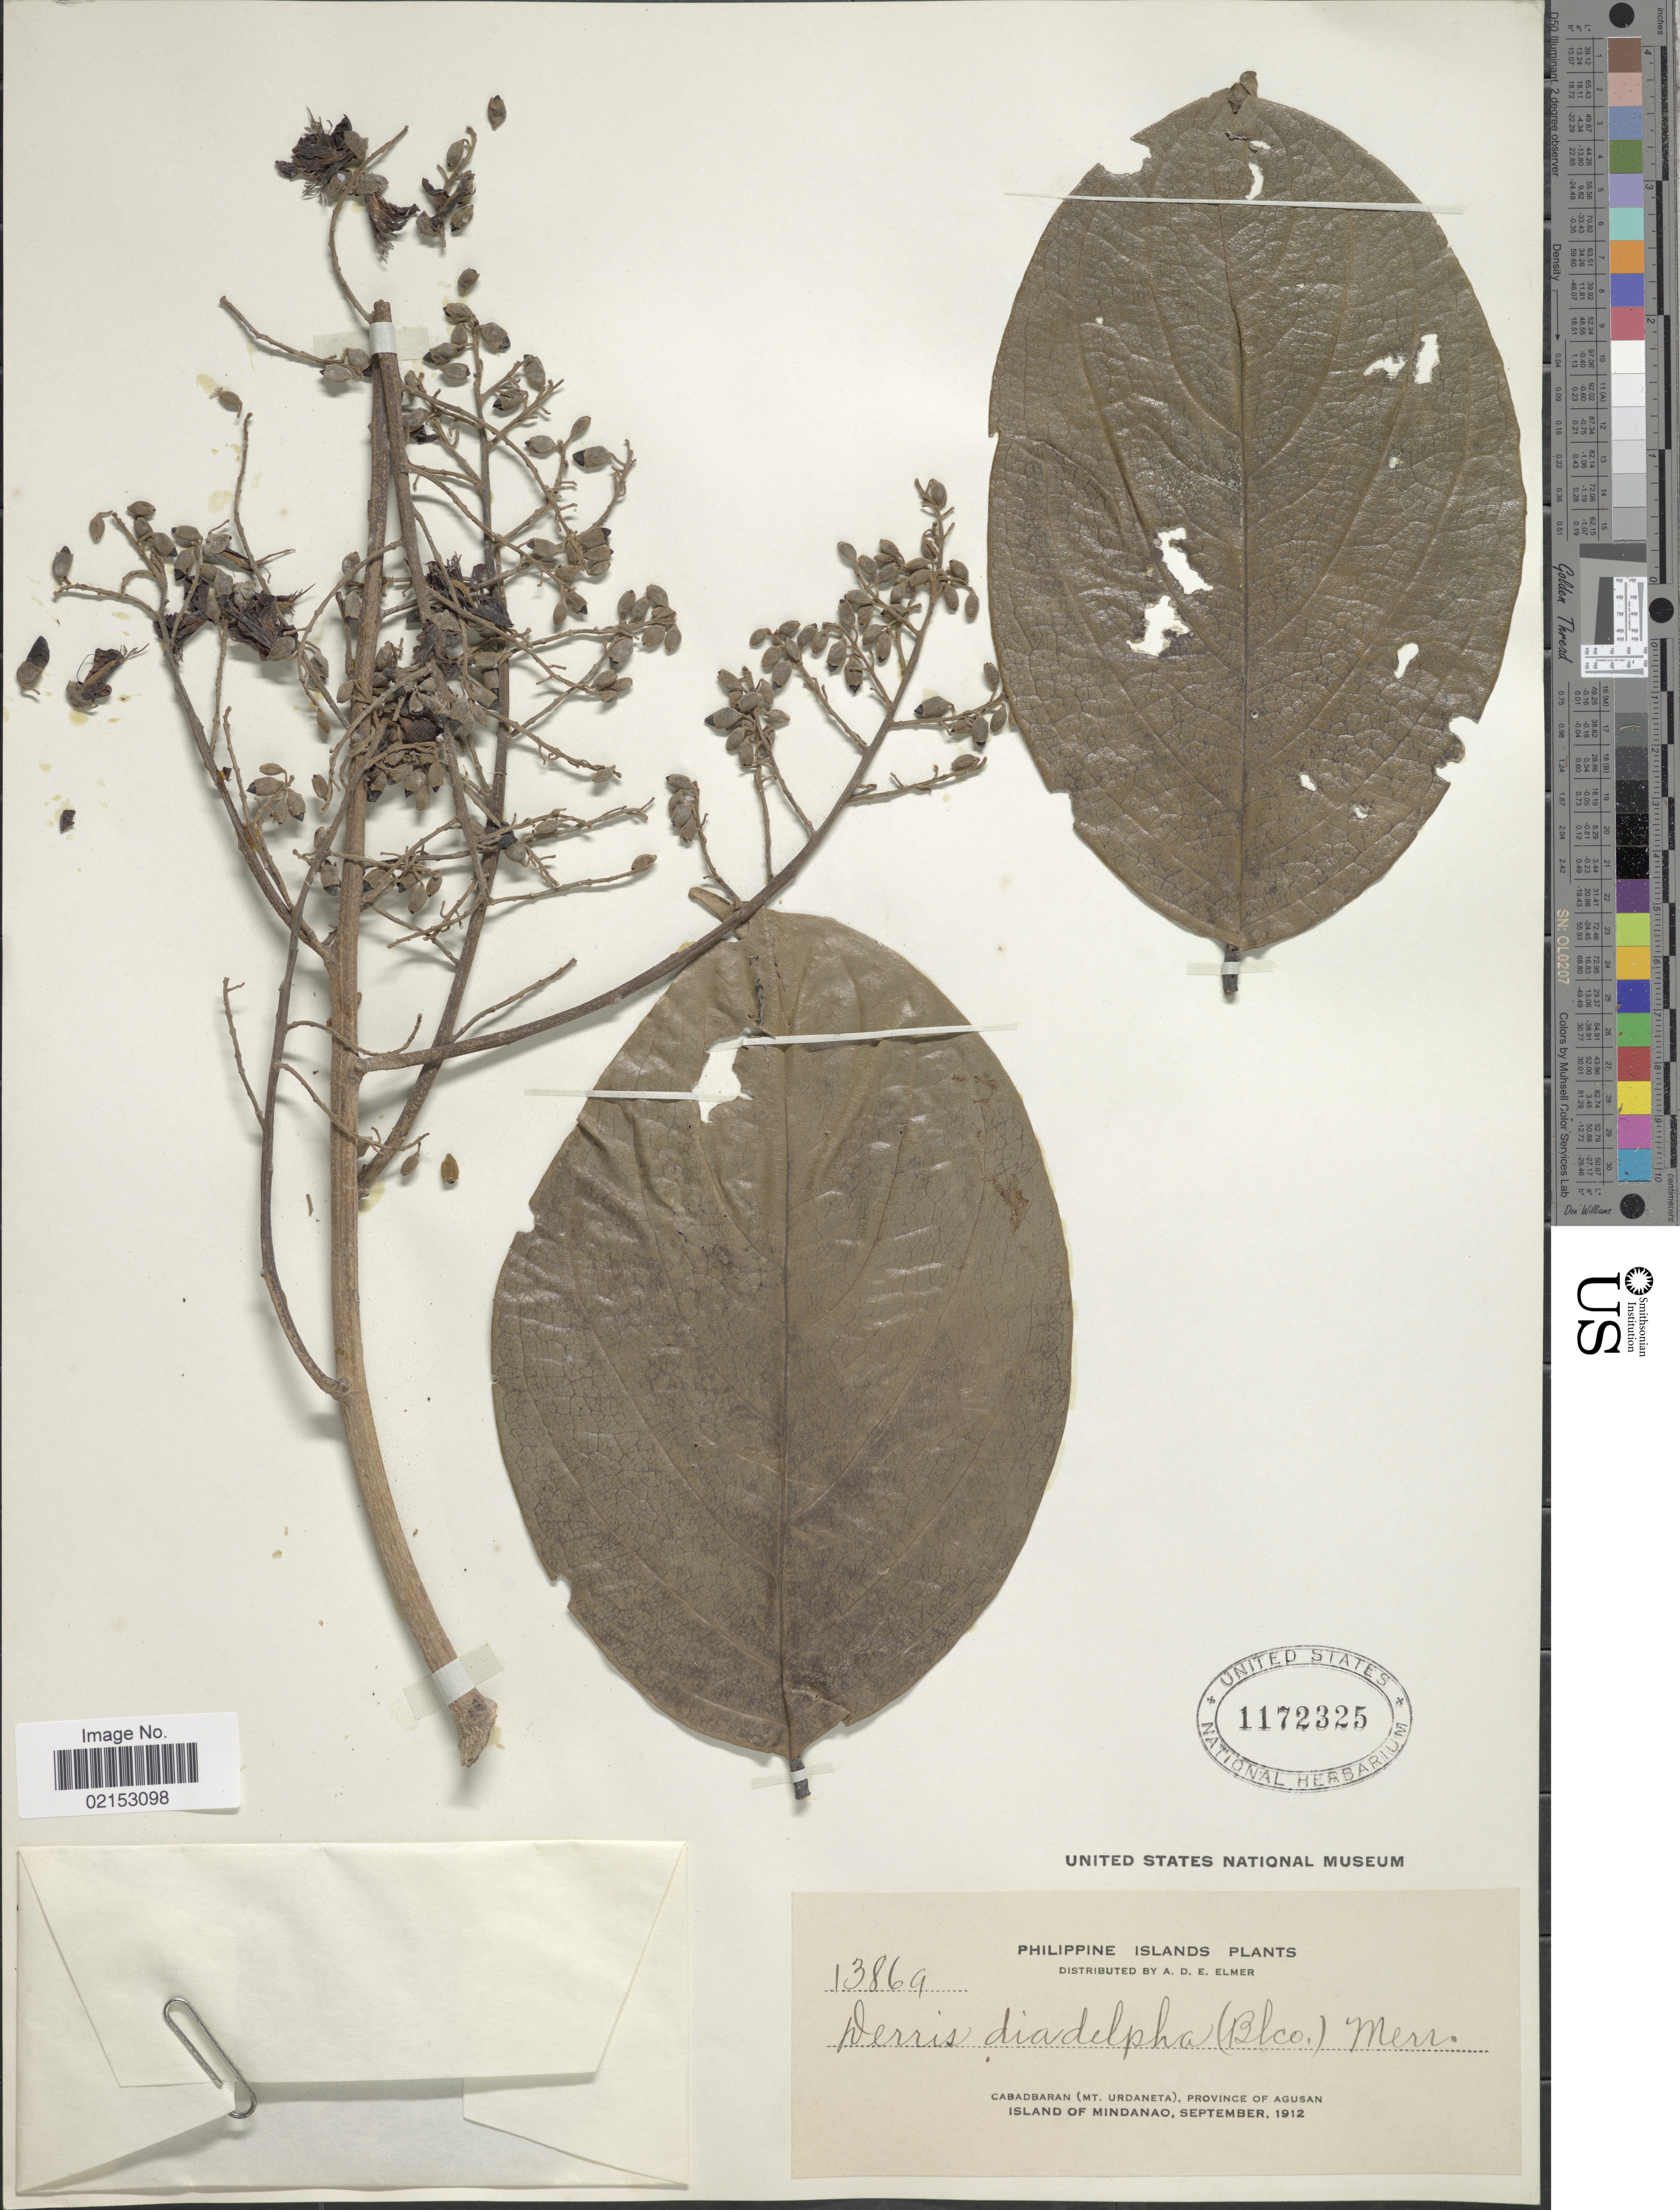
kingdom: Plantae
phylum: Tracheophyta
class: Magnoliopsida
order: Fabales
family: Fabaceae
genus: Aganope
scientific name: Aganope heptaphylla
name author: (L.) Polhill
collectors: A. D. E. Elmer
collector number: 13869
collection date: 1912-09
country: Philippines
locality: Philippine Islands, Cabadbaran (Mt. Urdaneta), Province of Agusan, Island of Mindanao.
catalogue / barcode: US 1172325